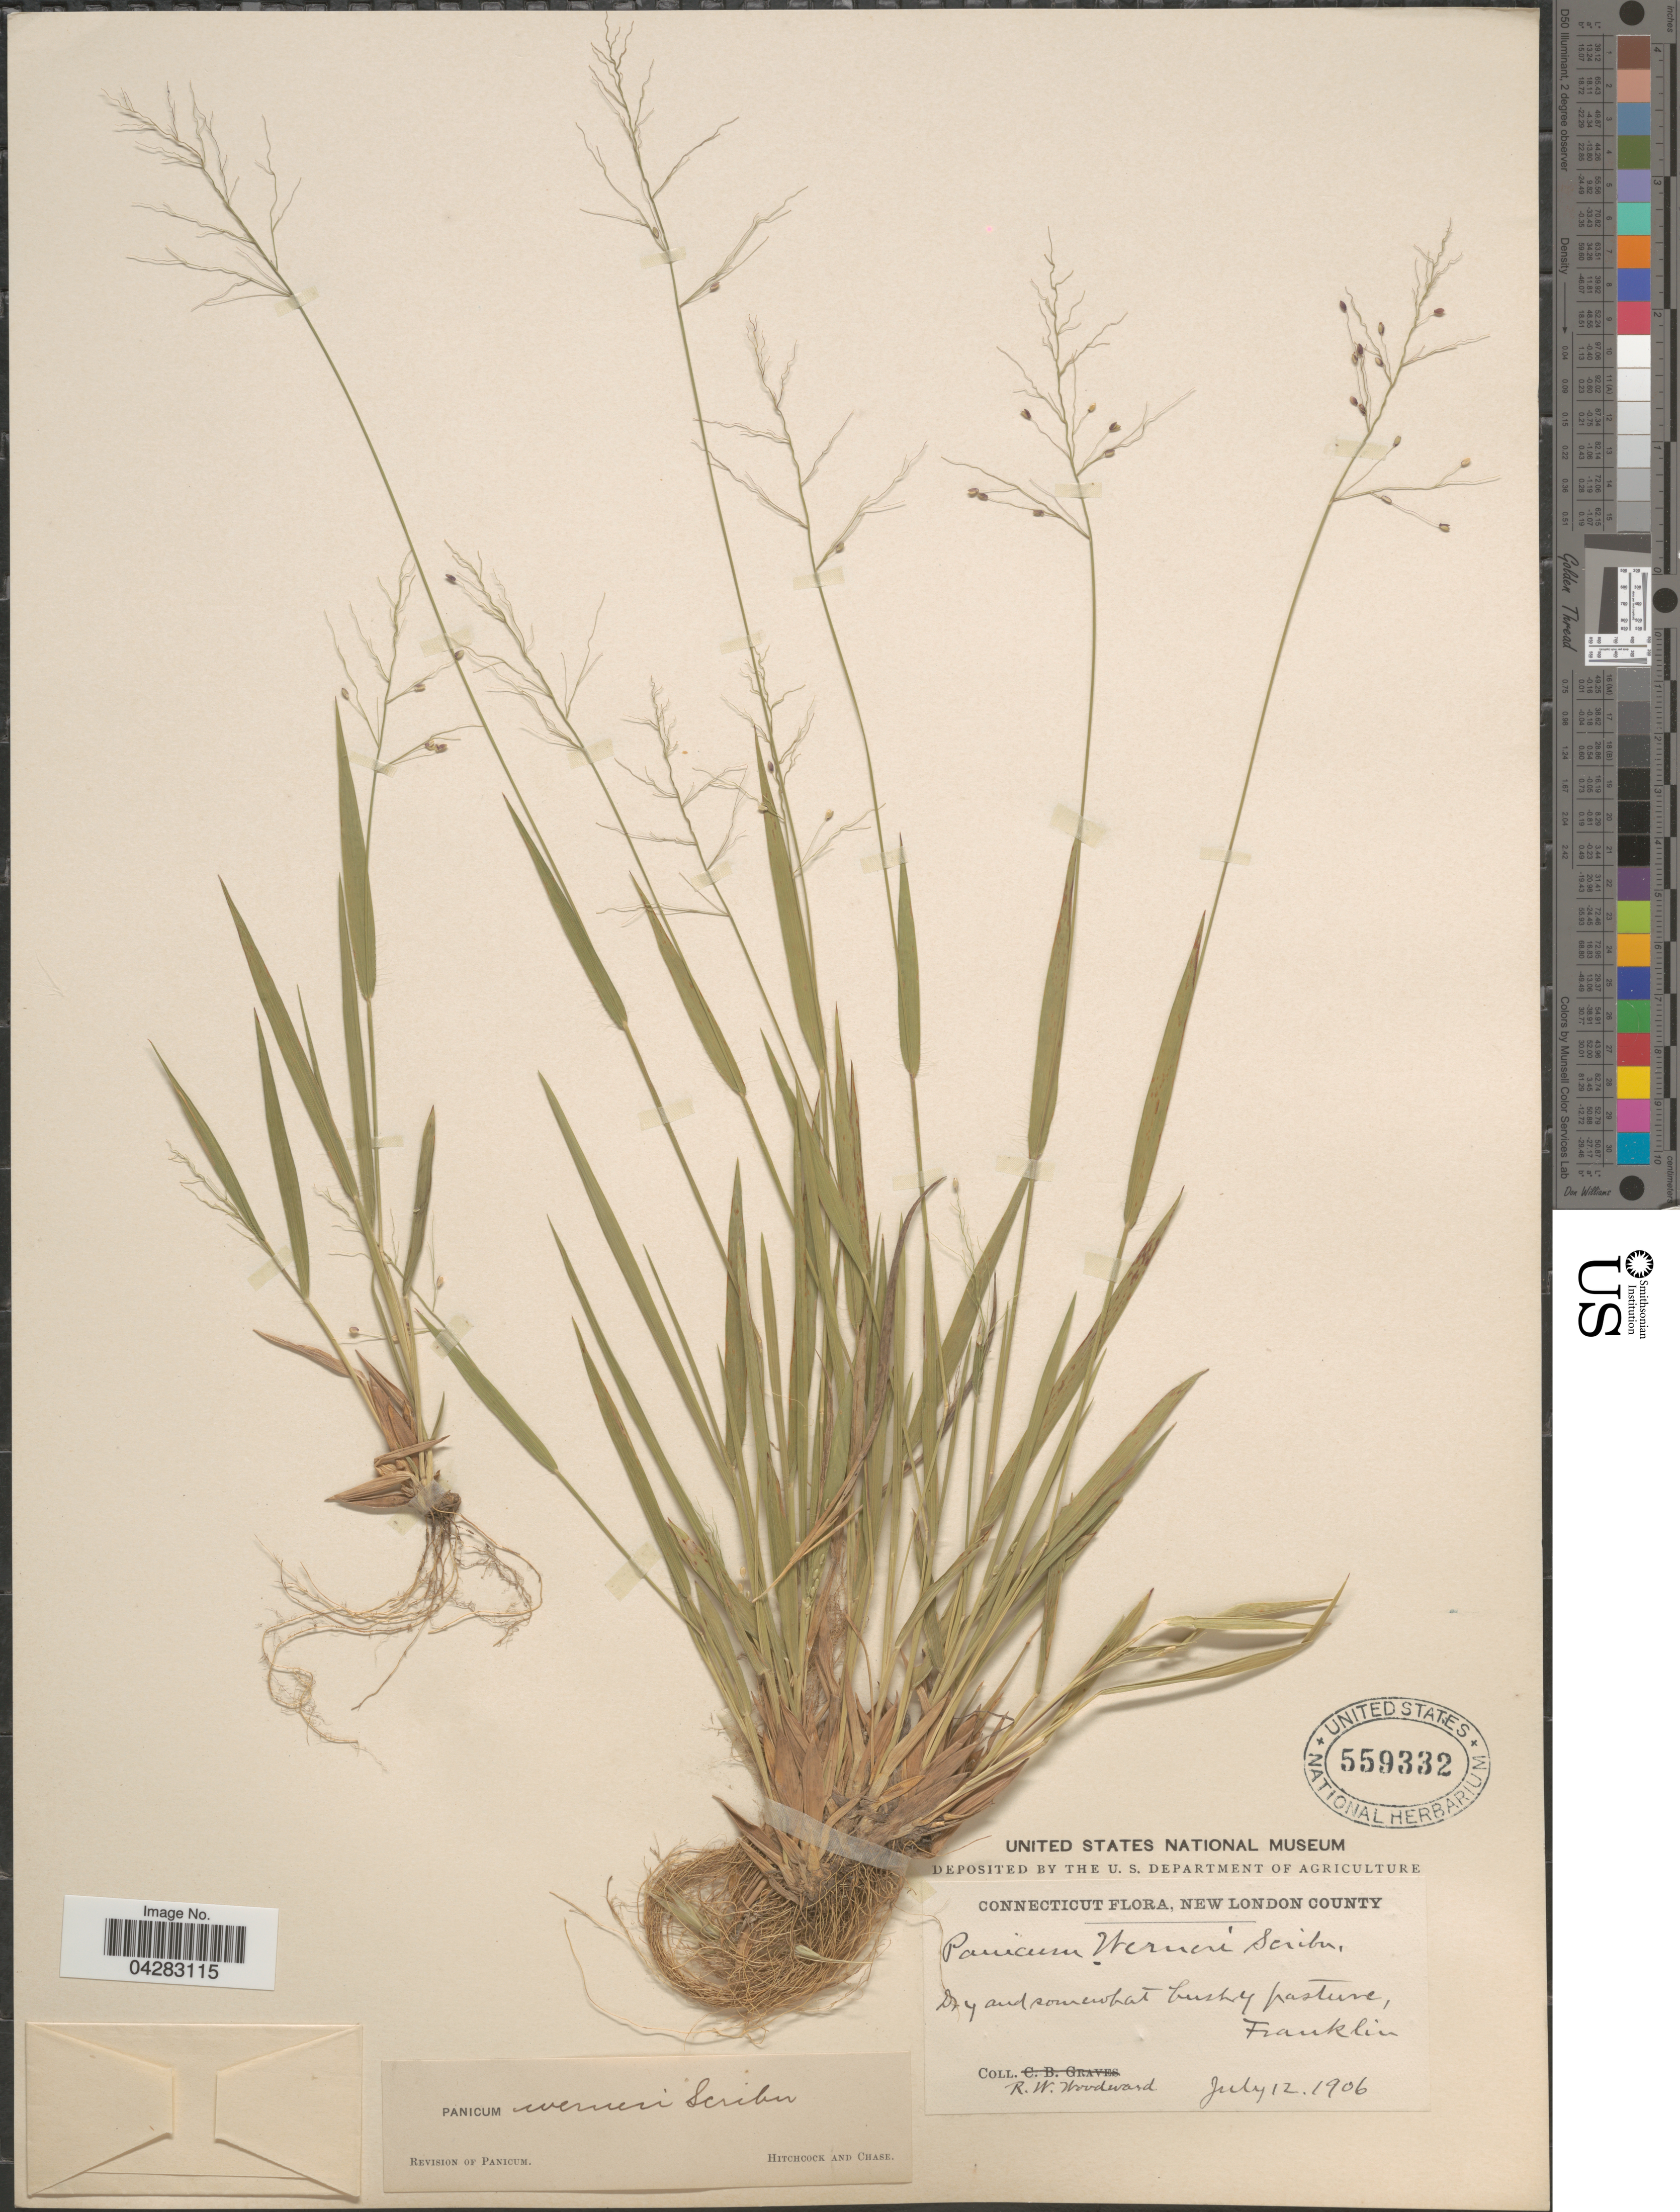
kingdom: Plantae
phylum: Tracheophyta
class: Liliopsida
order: Poales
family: Poaceae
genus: Dichanthelium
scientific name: Dichanthelium linearifolium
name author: (Scribn.) Gould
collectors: R. Woodward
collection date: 1906-07-12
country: United States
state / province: Connecticut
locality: New London County. Dry and somewhat bushy pasture, Franklin.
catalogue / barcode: US 559332